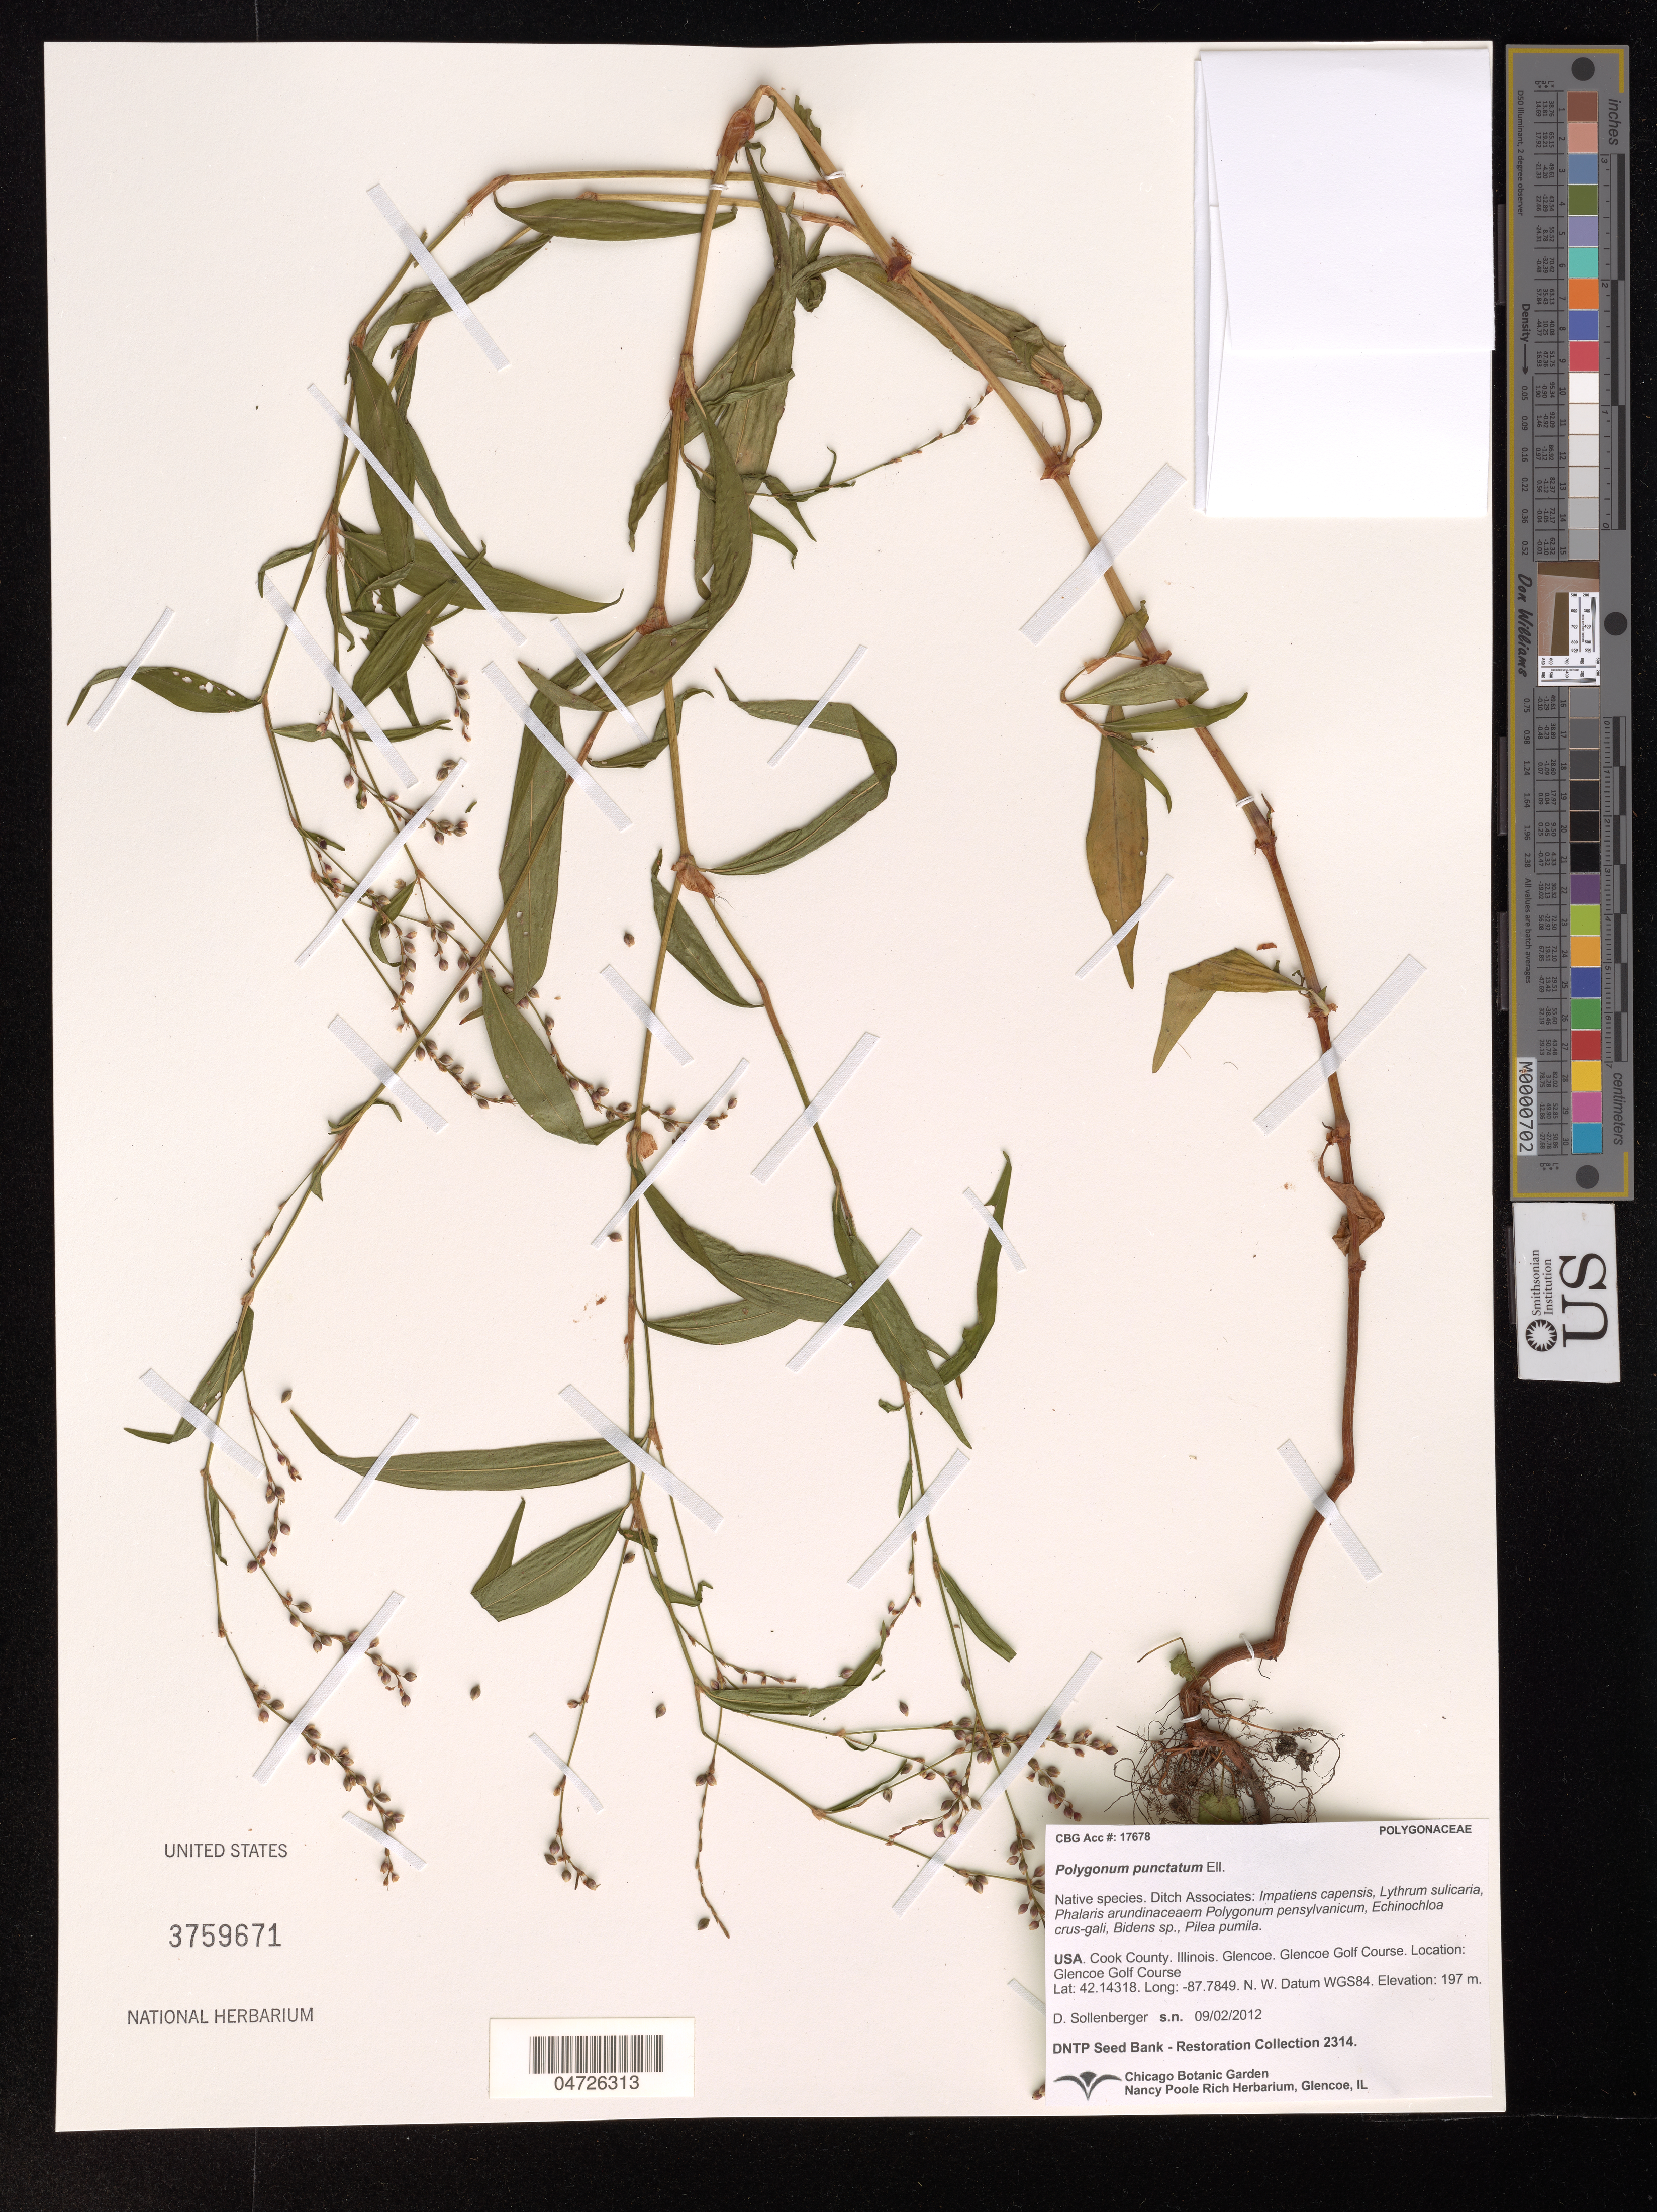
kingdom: Plantae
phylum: Tracheophyta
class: Magnoliopsida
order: Caryophyllales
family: Polygonaceae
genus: Polygonum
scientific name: Polygonum punctatum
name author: Elliott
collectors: D. Sollenberger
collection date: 2012-09-02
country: United States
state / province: Illinois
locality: Cook County. Glencoe Golf Course. N. W. Datum WGS84.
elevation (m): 197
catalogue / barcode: US 3759671